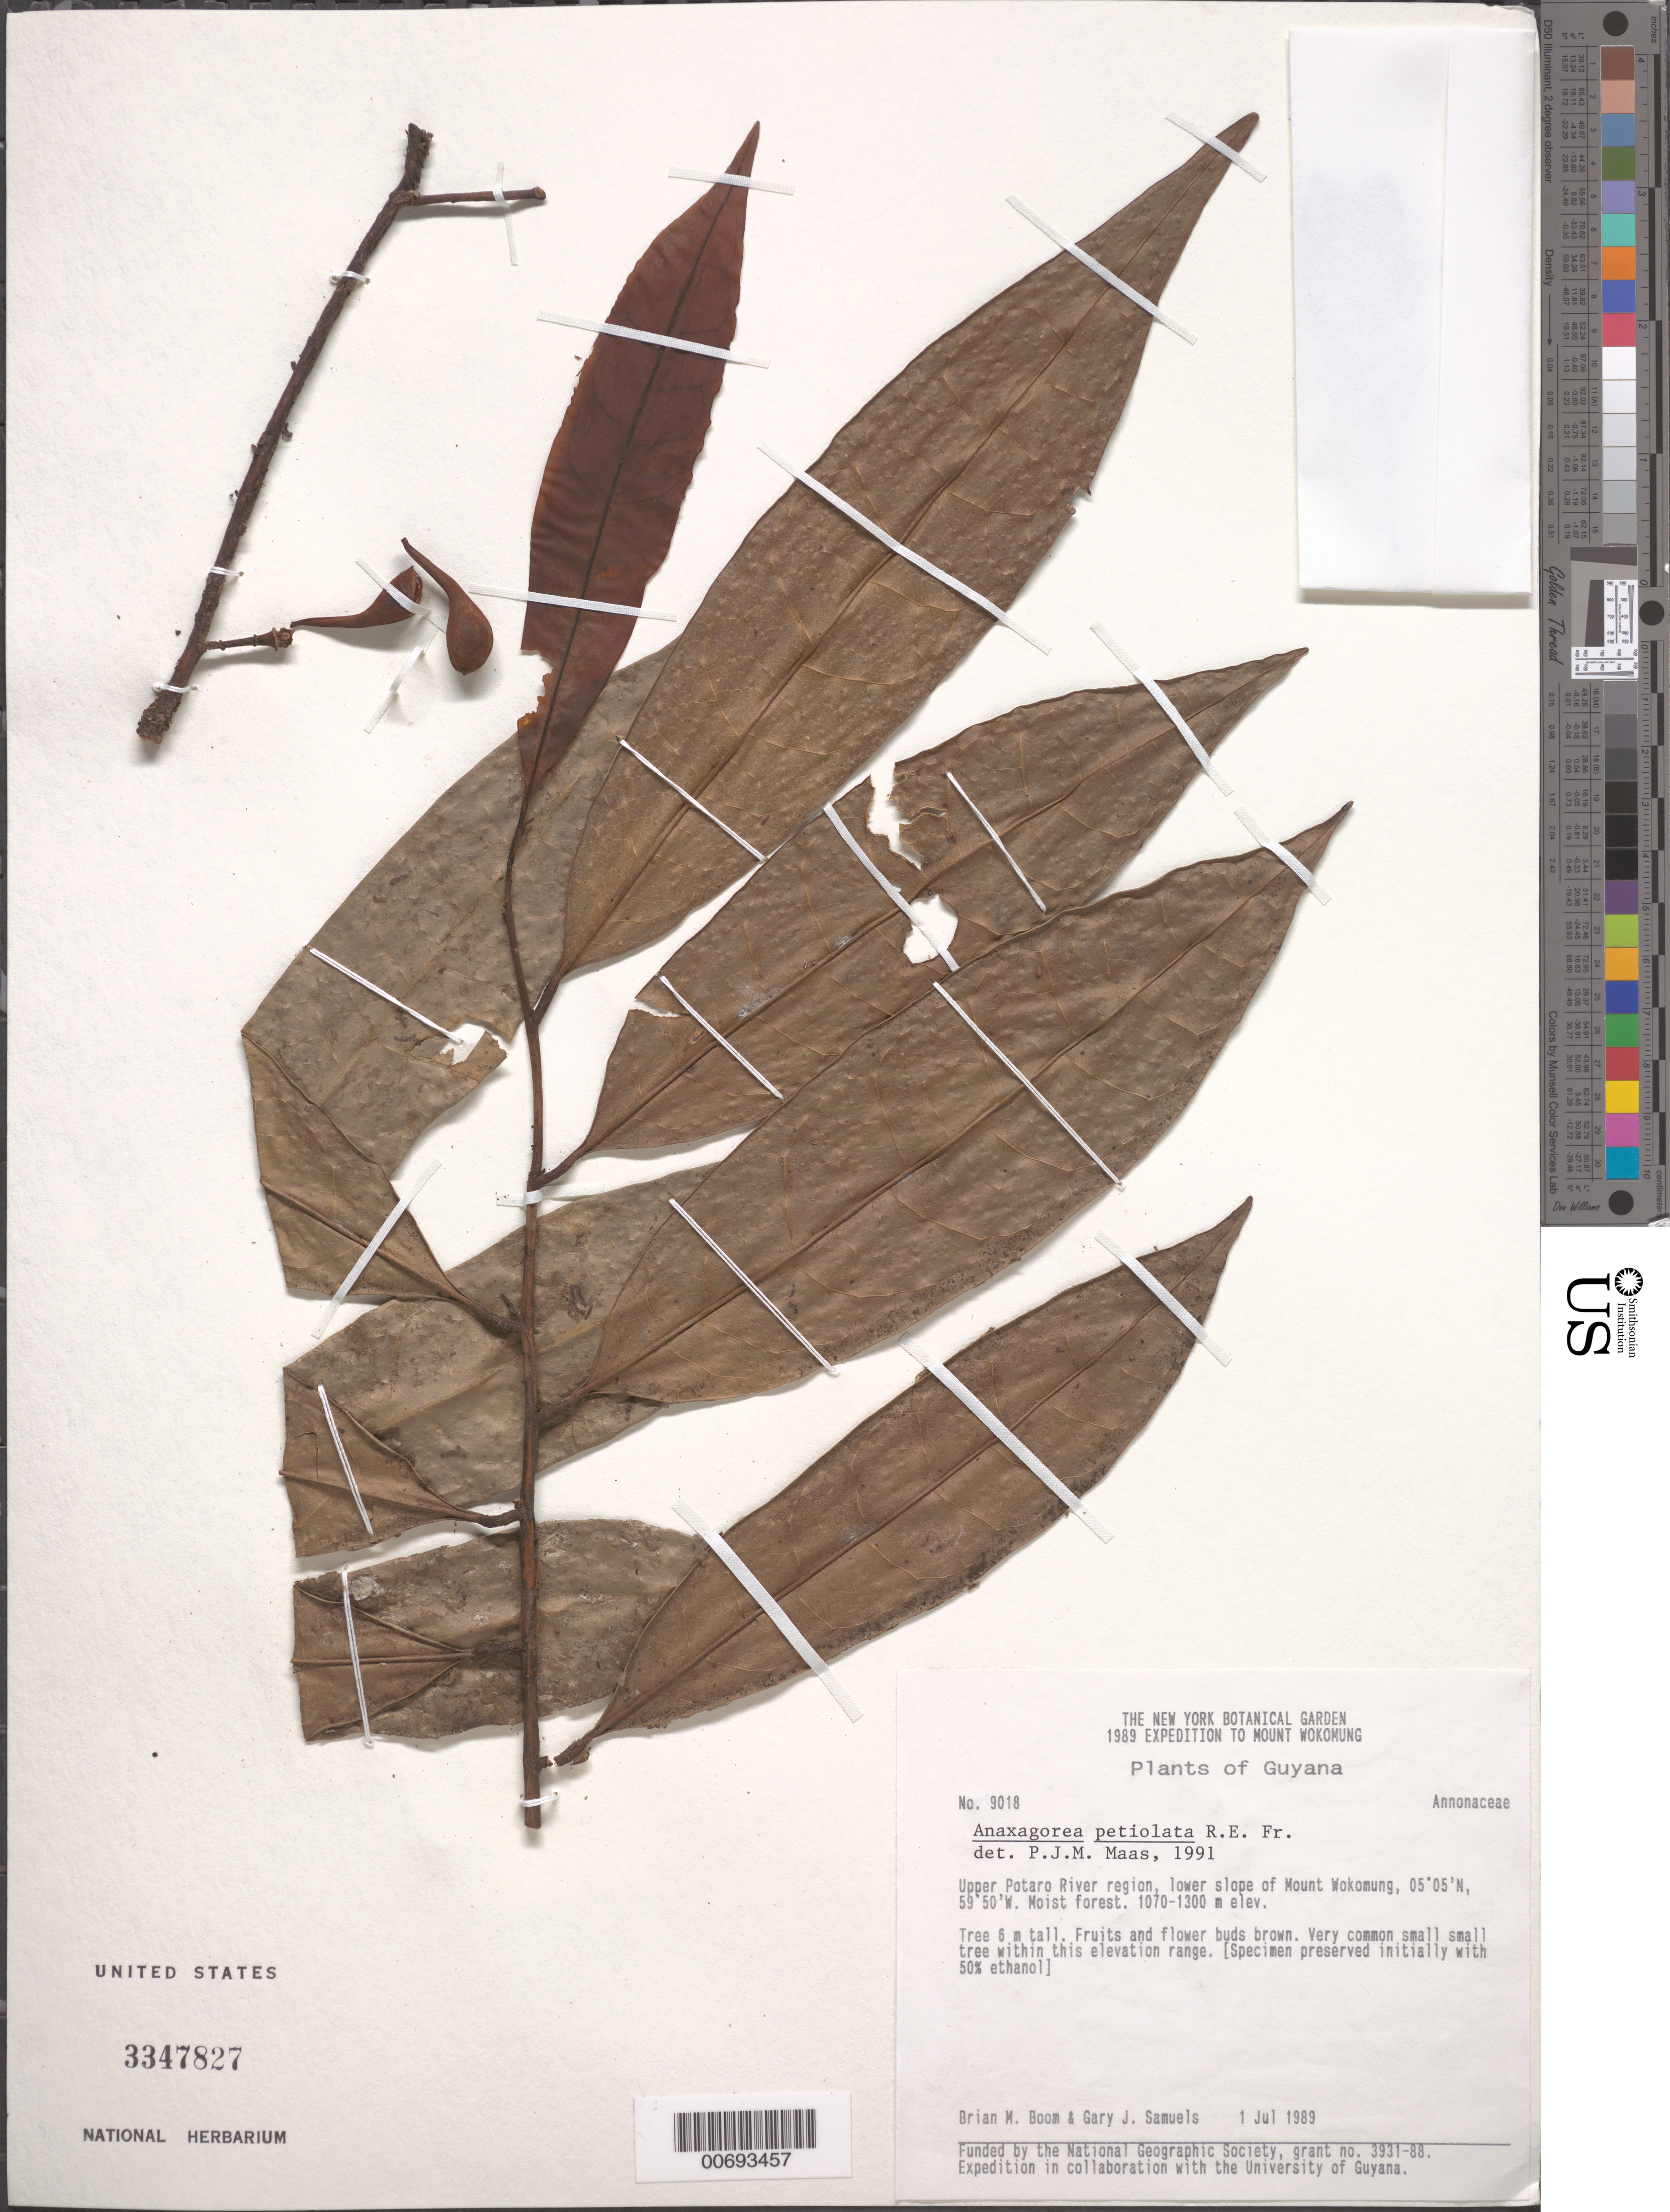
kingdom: Plantae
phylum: Tracheophyta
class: Magnoliopsida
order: Magnoliales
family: Annonaceae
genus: Anaxagorea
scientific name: Anaxagorea petiolata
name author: R.E. Fr.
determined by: Maas, Paul J. M.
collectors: B. M. Boom & G. Samuels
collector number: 9018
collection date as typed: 1-Jul-89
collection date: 1989-07-01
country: Guyana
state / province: Potaro-Siparuni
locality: Mt. Wokomung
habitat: Moist forest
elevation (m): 1070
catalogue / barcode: US 3347827